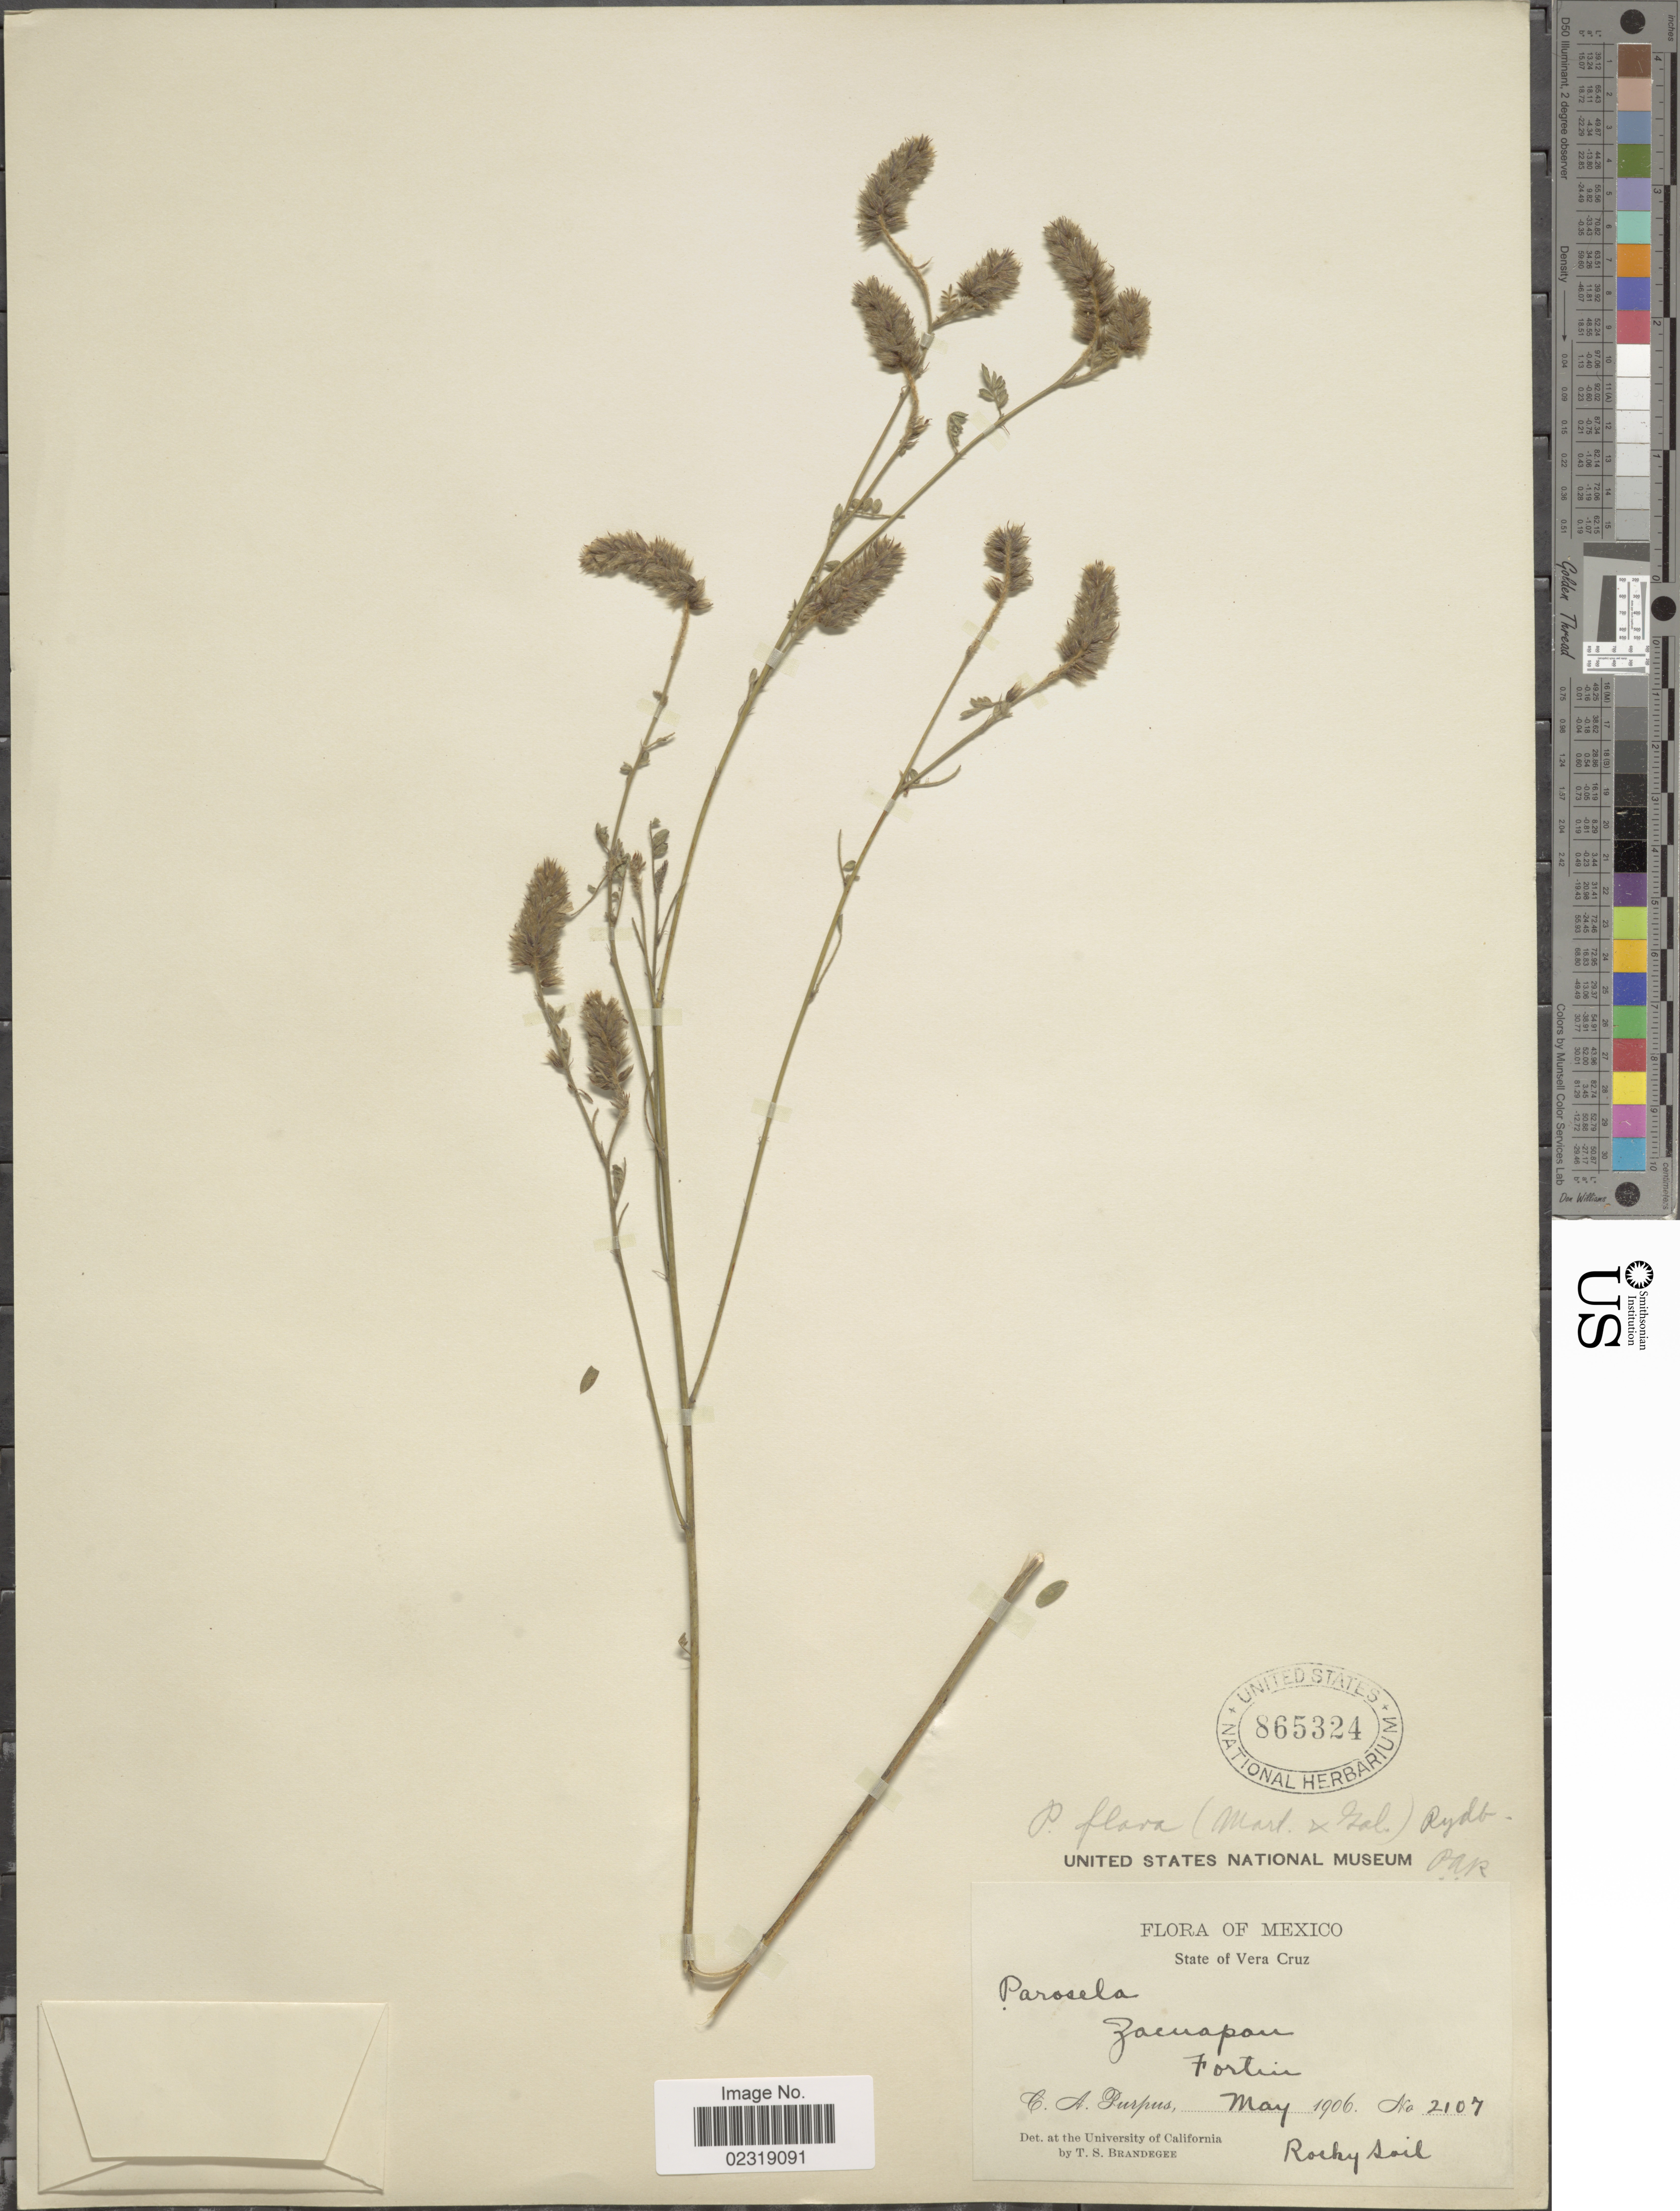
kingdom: Plantae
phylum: Tracheophyta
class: Magnoliopsida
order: Fabales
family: Fabaceae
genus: Dalea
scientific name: Dalea elata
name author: Hook. & Arn.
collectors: C. A. Purpus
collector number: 2107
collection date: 1906-05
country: Mexico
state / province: Veracruz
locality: State of Vera Cruz, Zacuapan, Fortin.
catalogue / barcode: US 865324